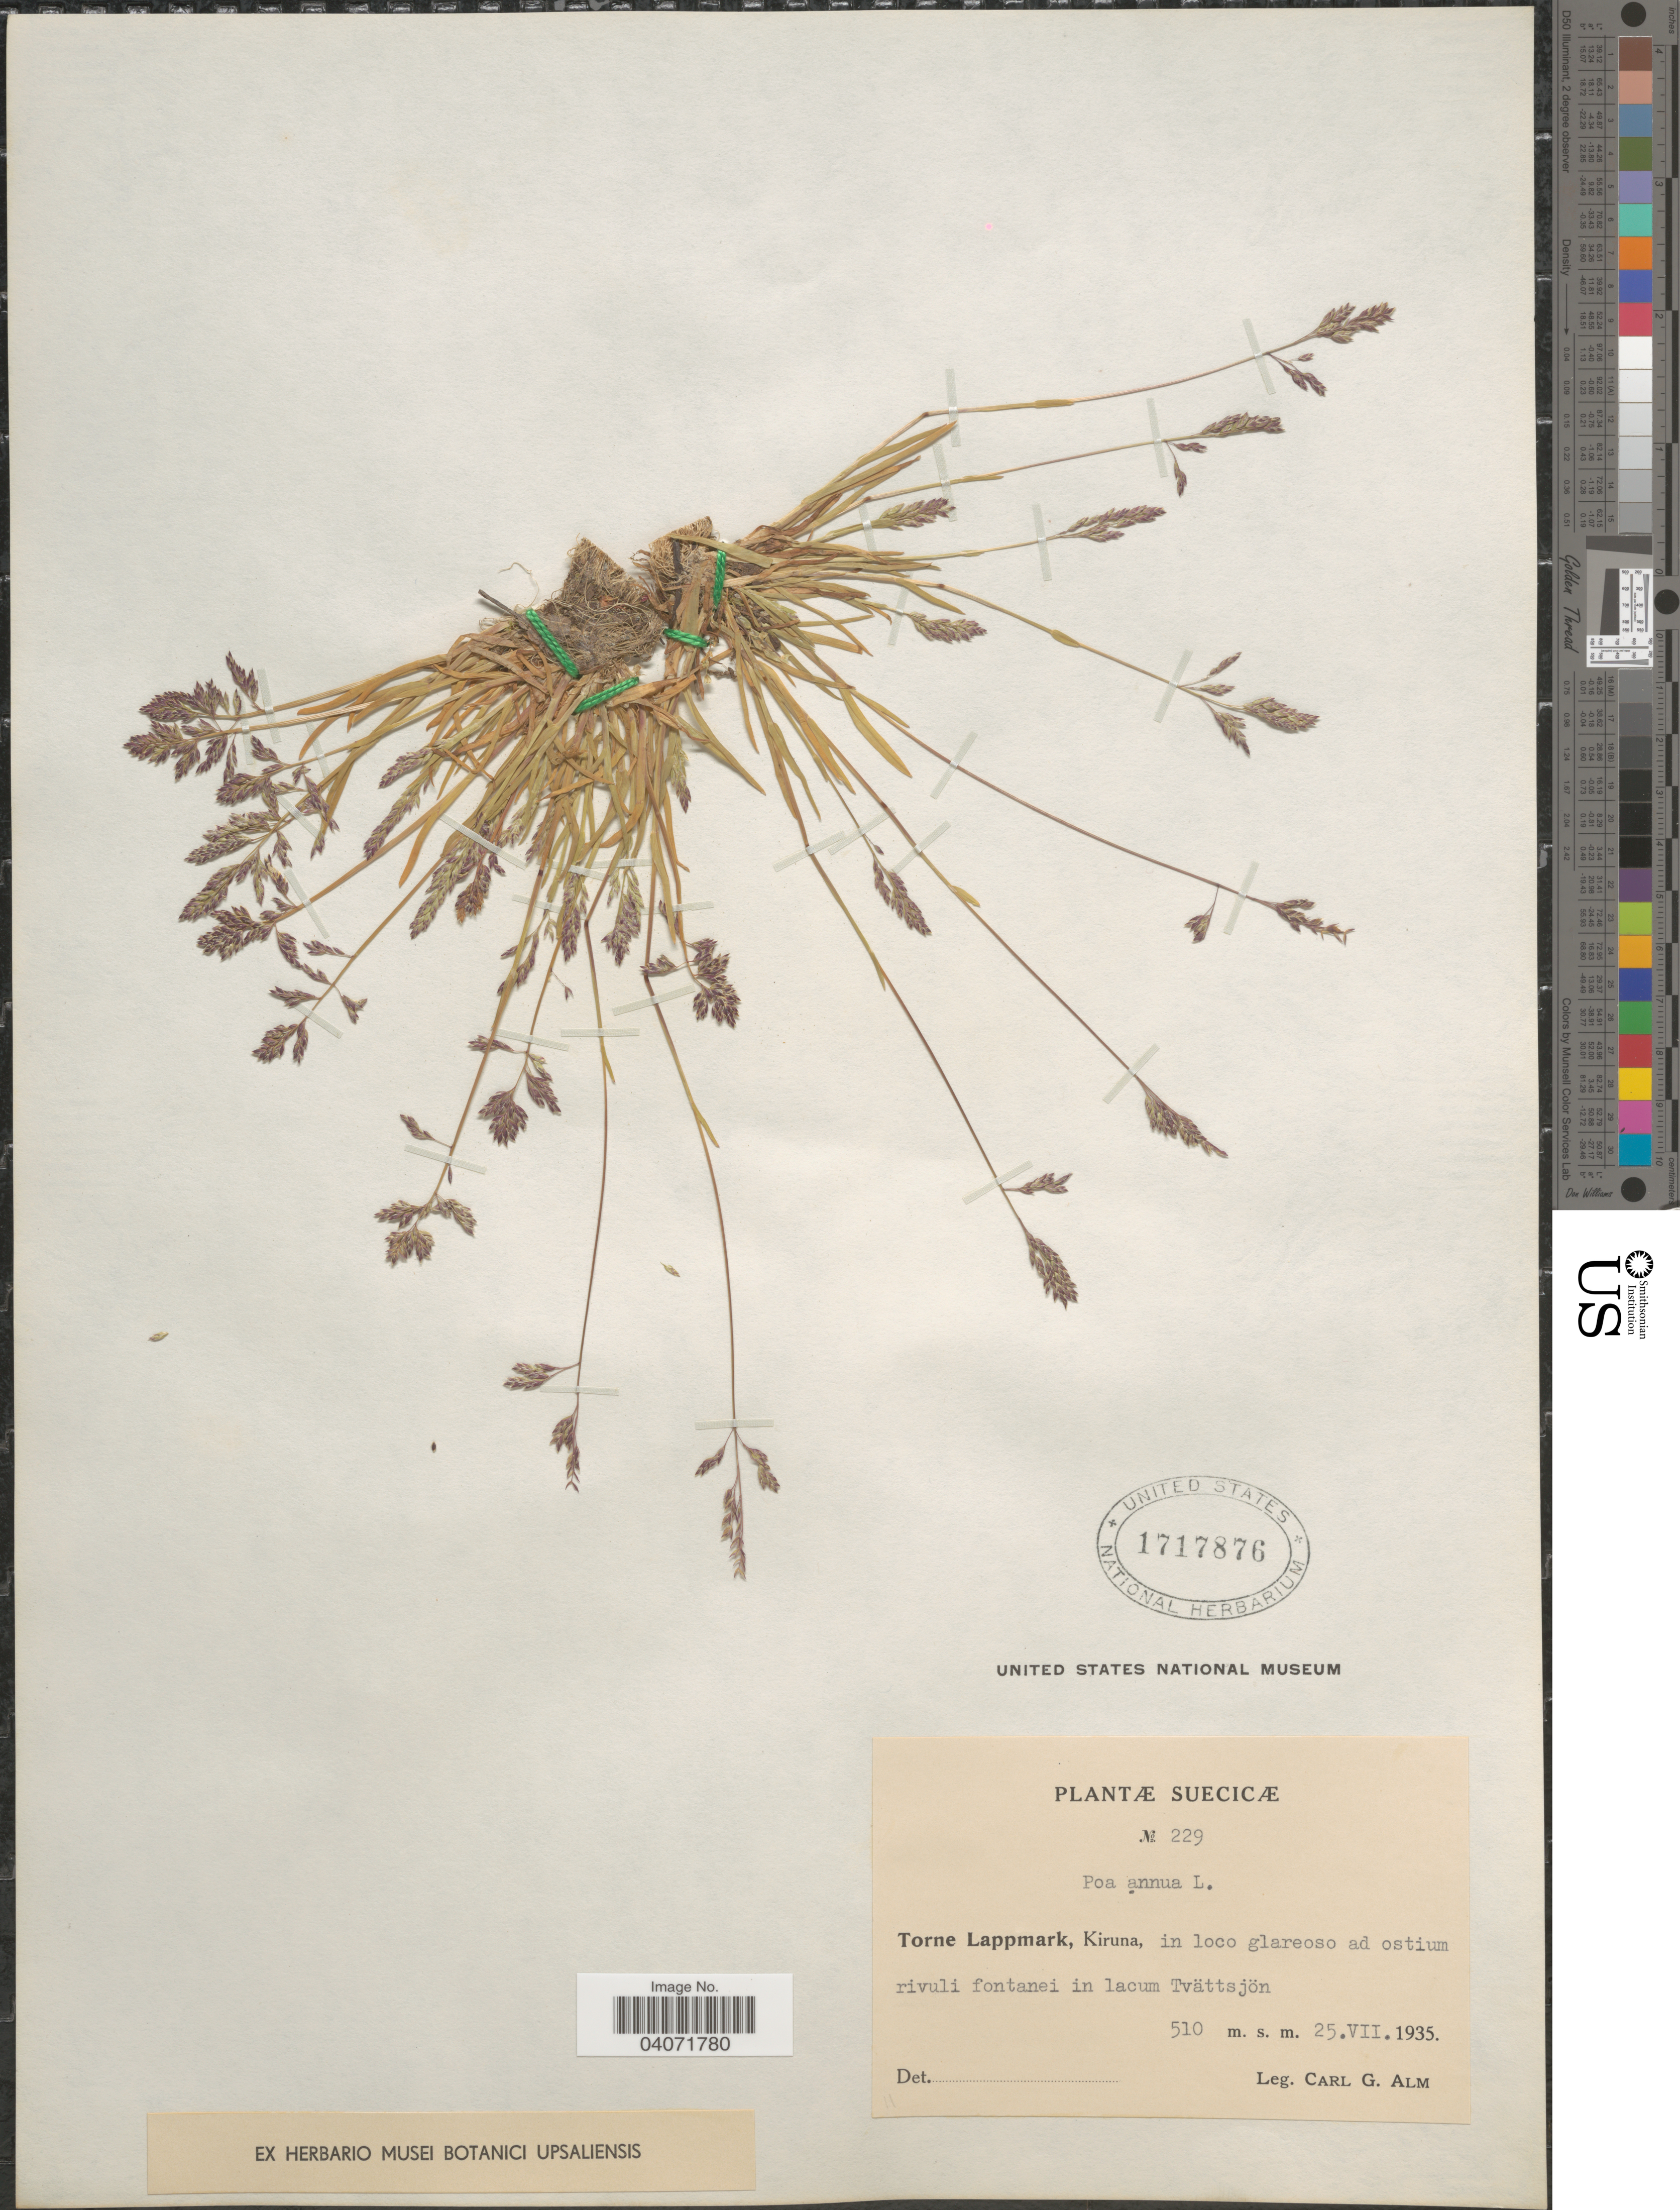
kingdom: Plantae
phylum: Tracheophyta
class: Liliopsida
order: Poales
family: Poaceae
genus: Poa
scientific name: Poa annua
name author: L.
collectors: C. G. Alm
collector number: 229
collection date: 1935-07-25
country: Sweden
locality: Suecicæ. Torne Lappmark, Kiruna, in loco glareoso ad ostium rivuli fontanei in lacum Tvättsjön.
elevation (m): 510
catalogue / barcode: US 1717876